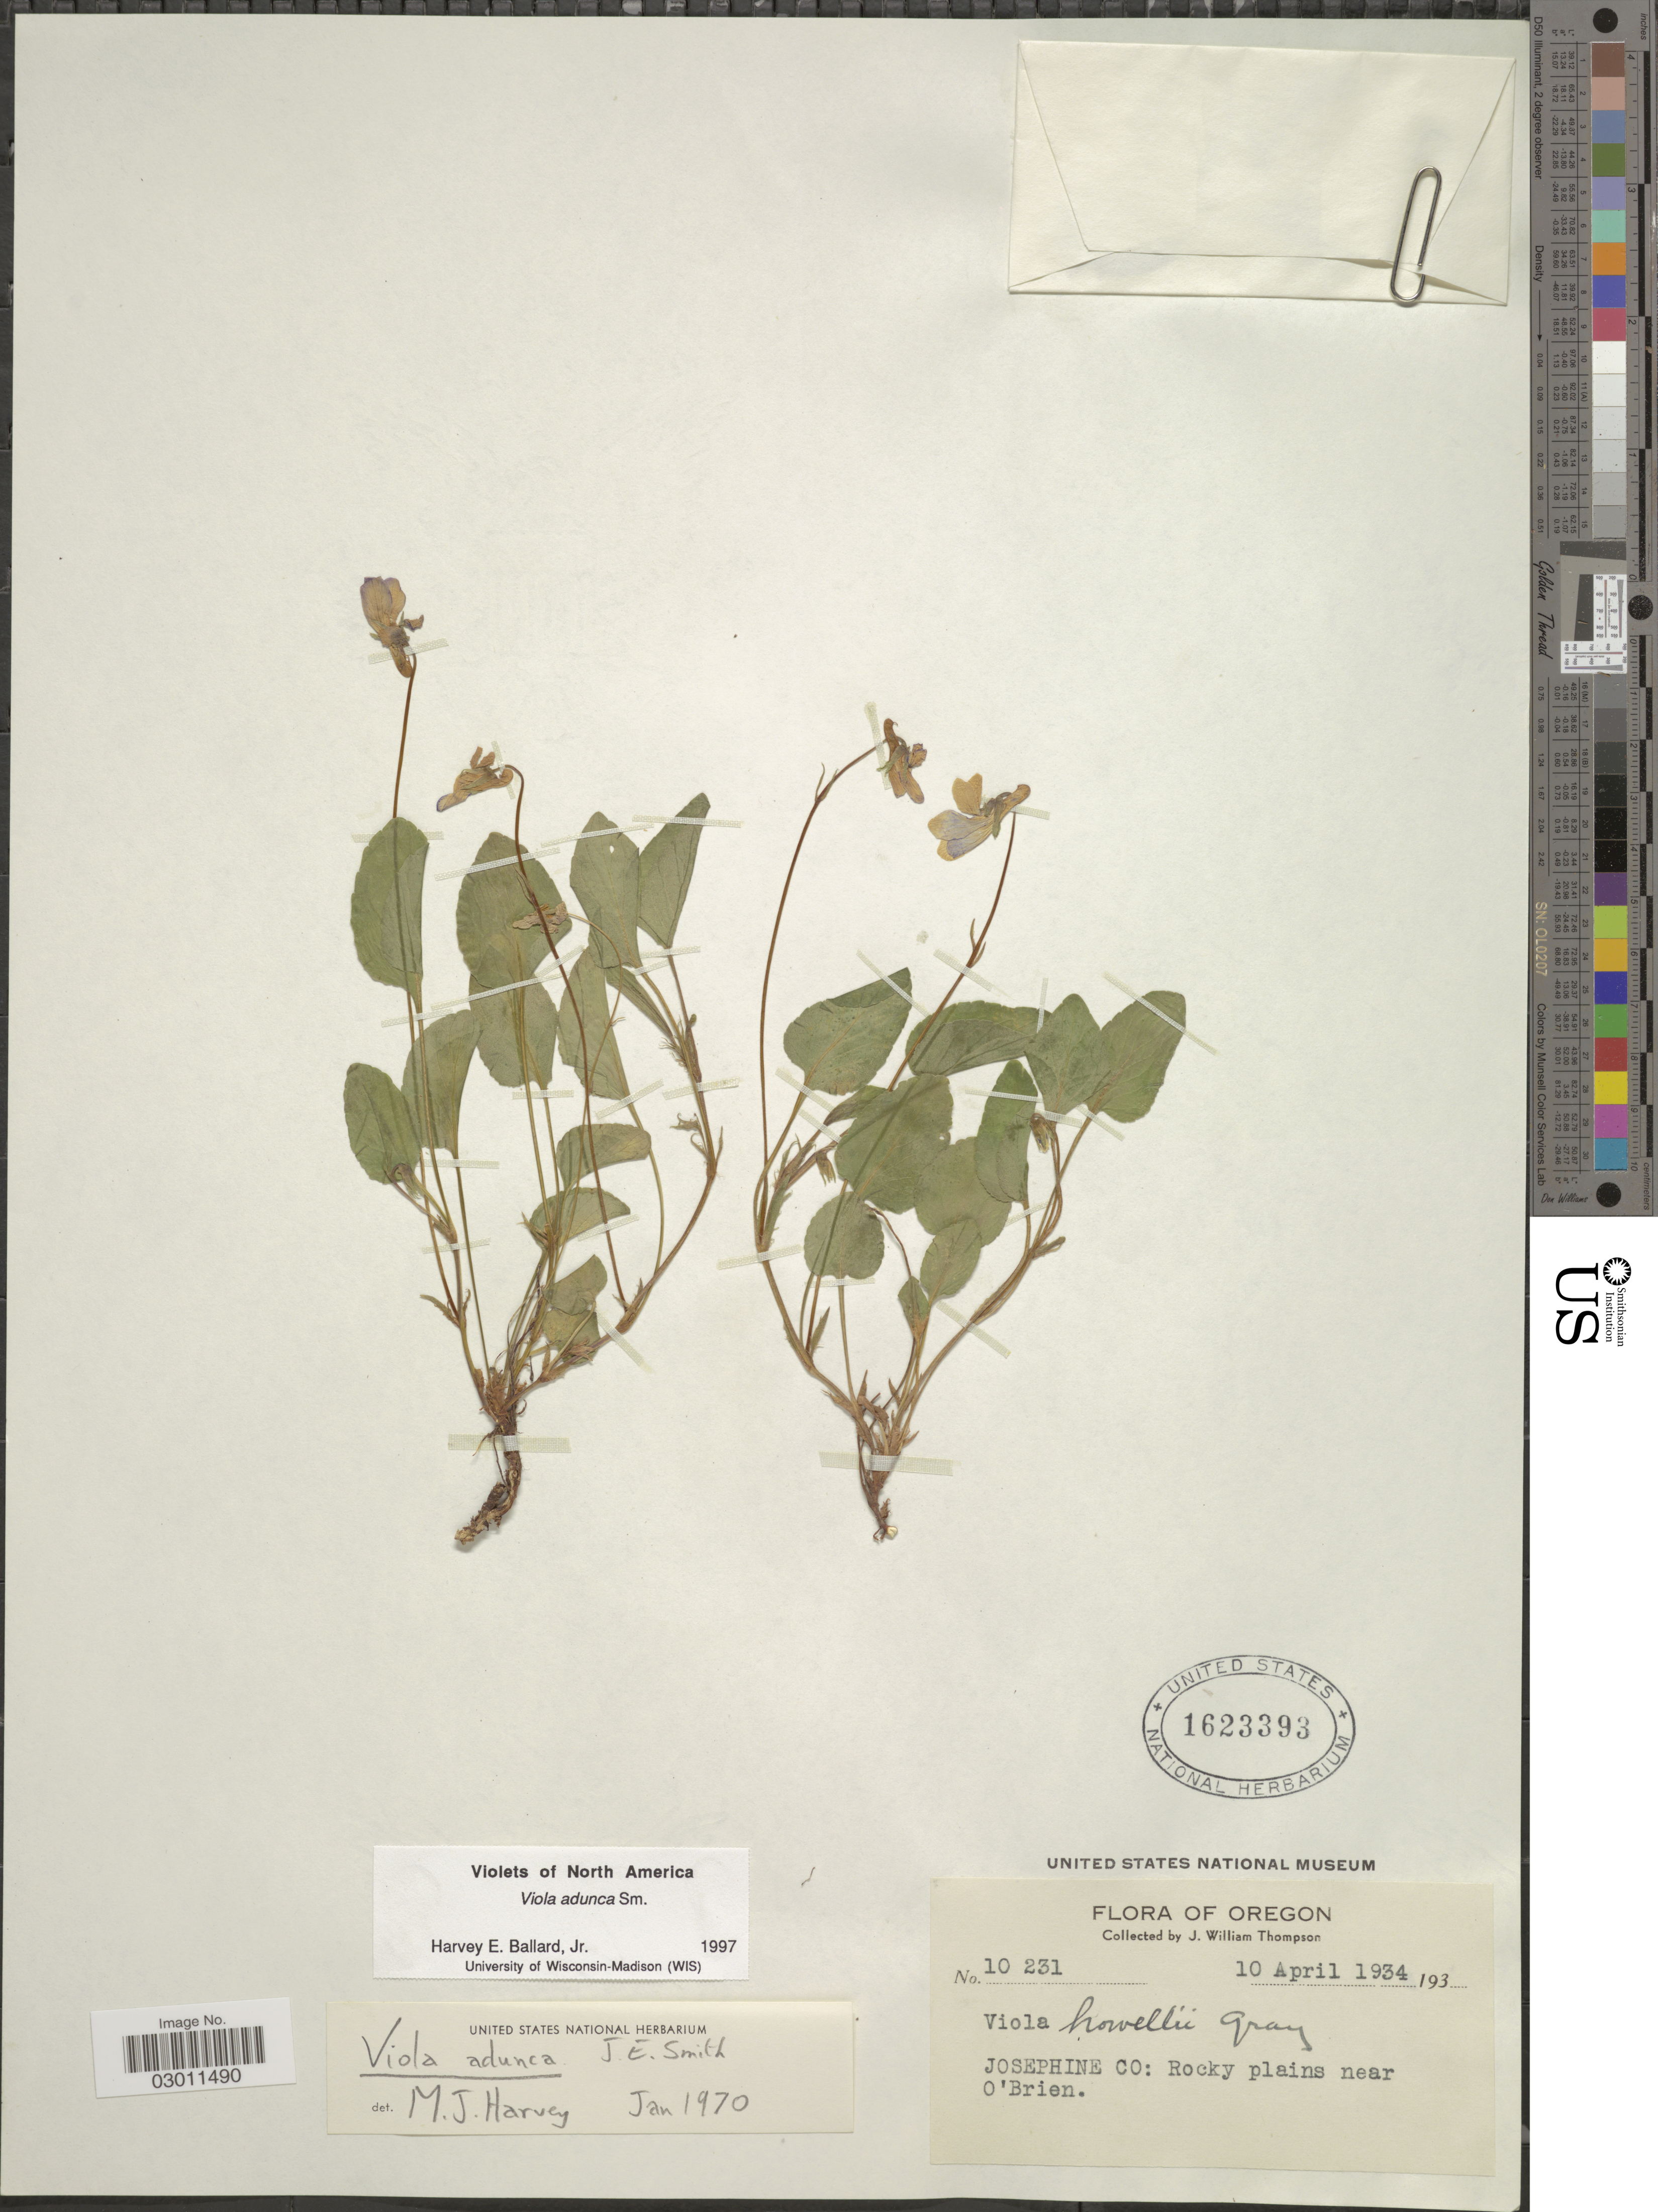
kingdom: Plantae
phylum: Tracheophyta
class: Magnoliopsida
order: Malpighiales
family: Violaceae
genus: Viola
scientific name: Viola adunca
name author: Sm.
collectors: J. W. Thompson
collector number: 10231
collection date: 1934-04-10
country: United States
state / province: Oregon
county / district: Josephine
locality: Josephine Co: Rocky plains near O'Brien.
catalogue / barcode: US 1623393